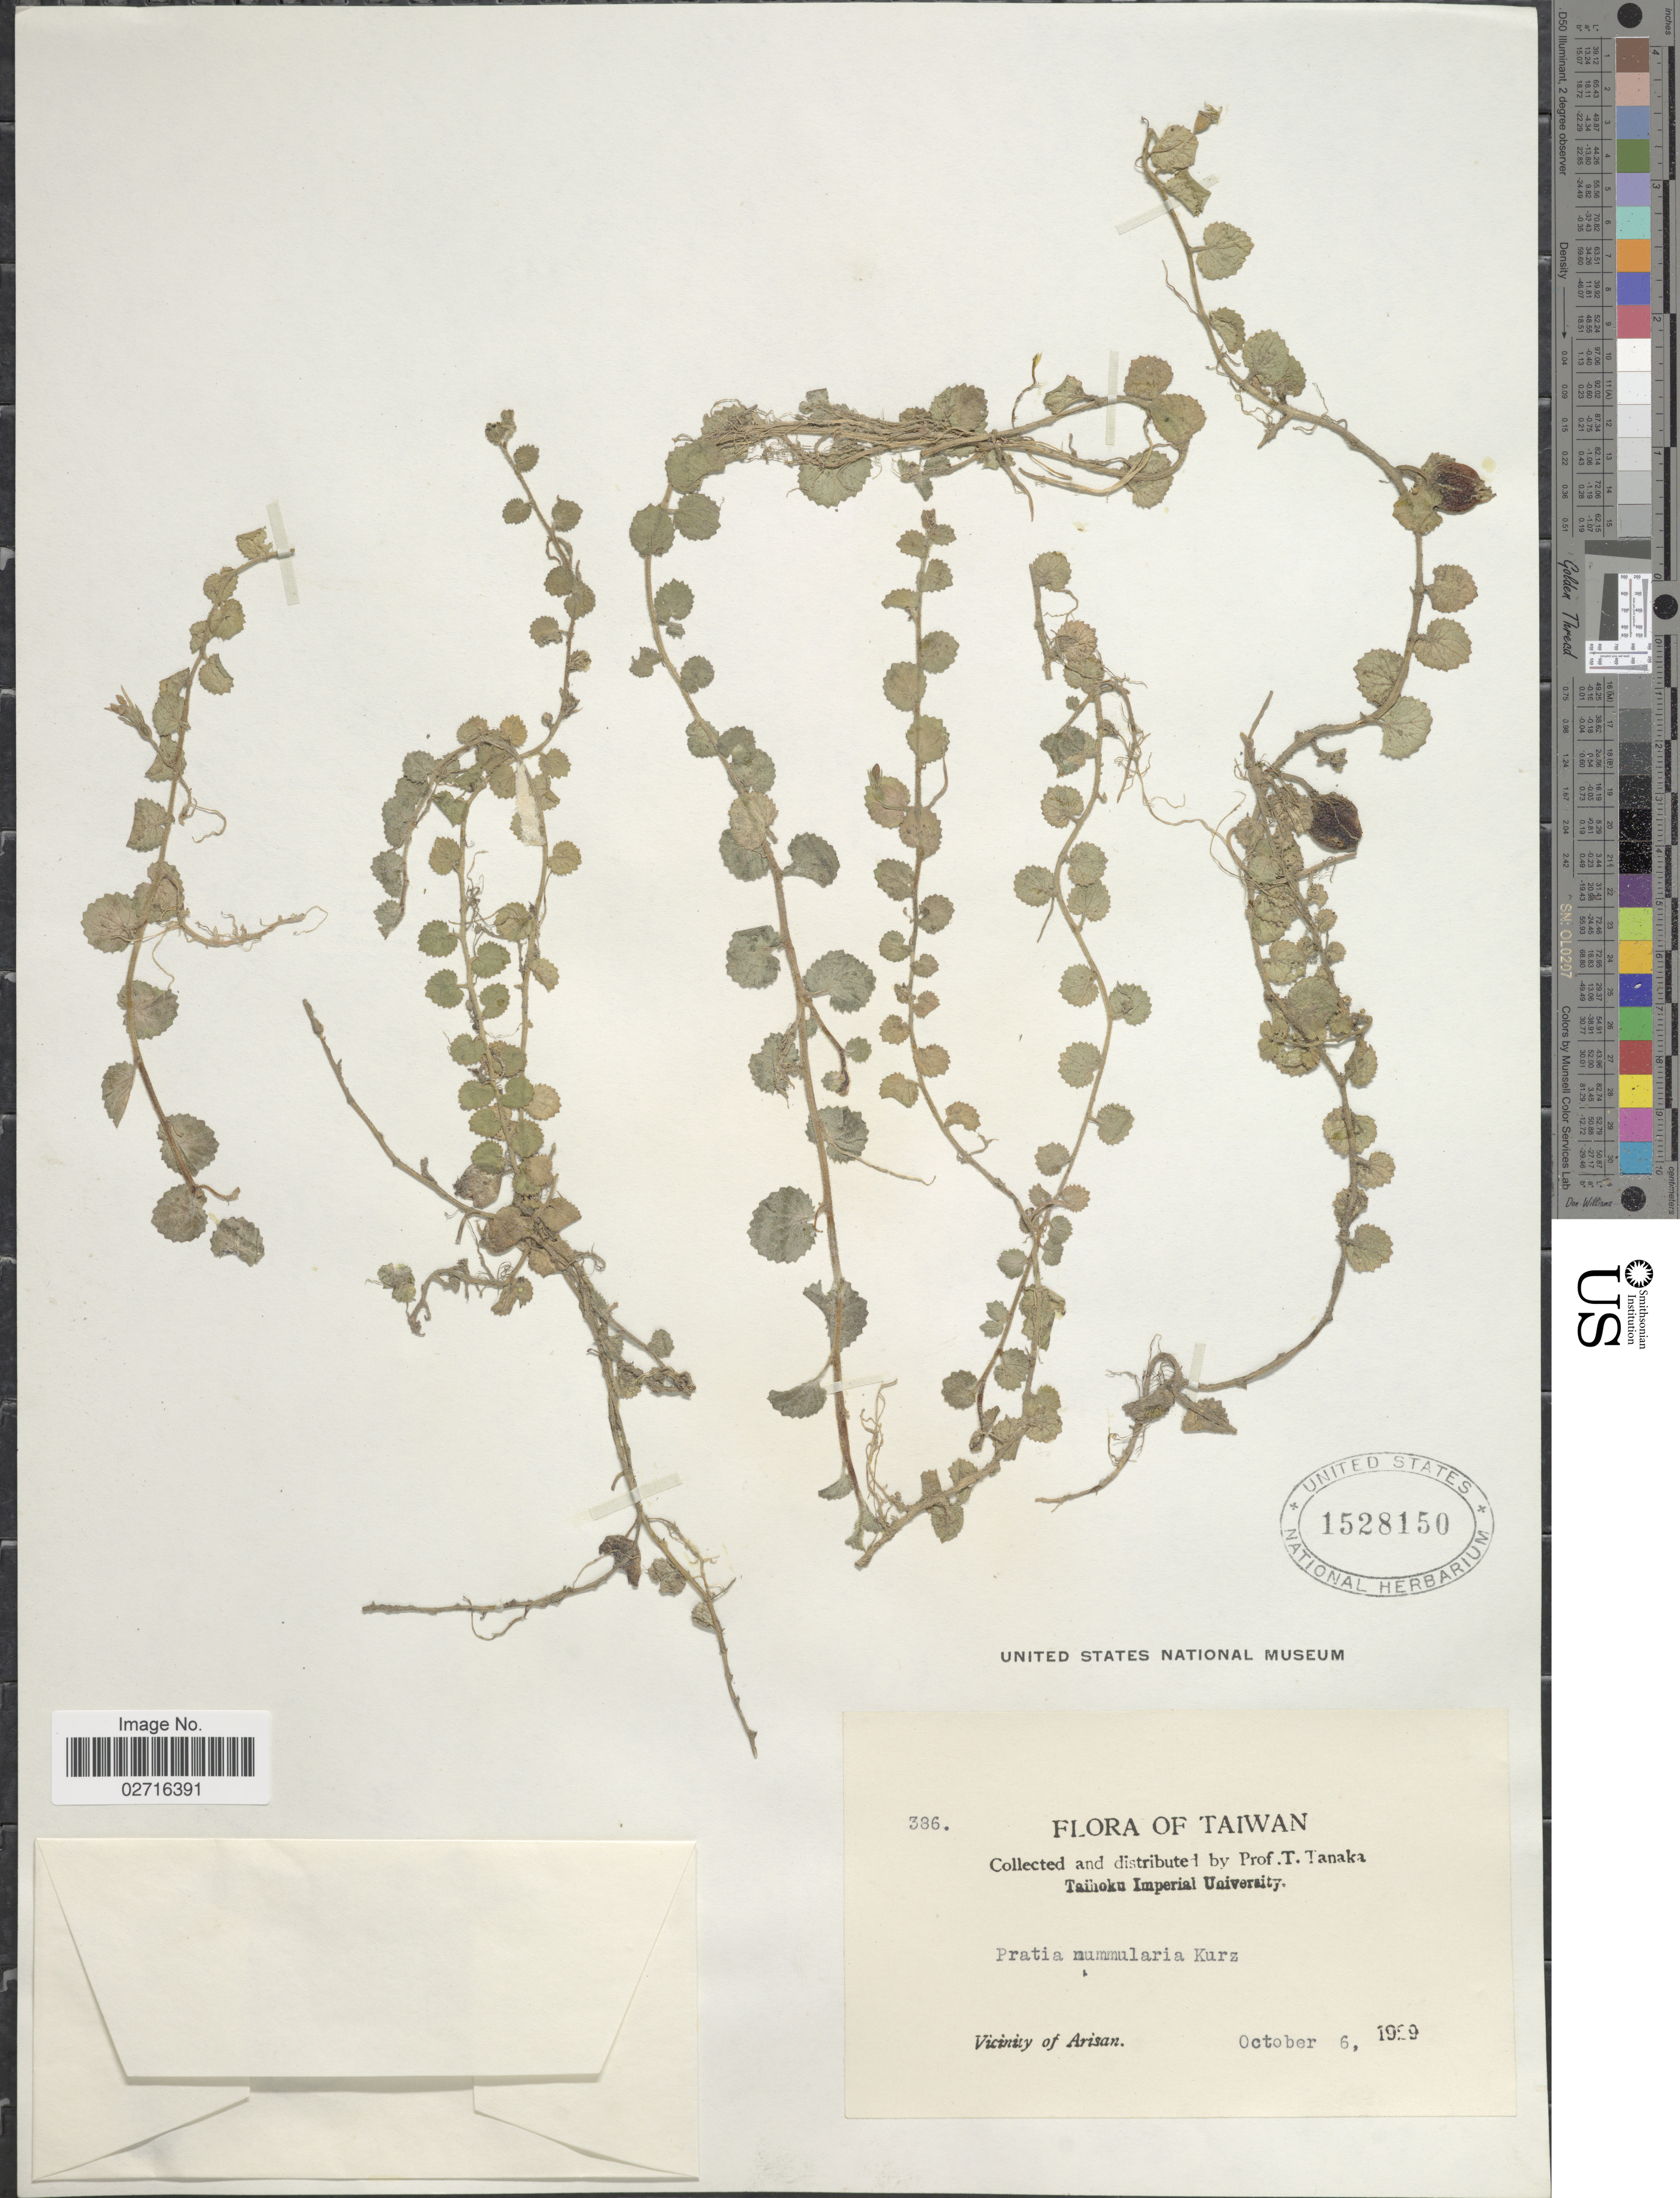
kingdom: Plantae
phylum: Tracheophyta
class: Magnoliopsida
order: Asterales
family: Campanulaceae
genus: Pratia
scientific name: Pratia nummularia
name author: (Lam.) A. Braun & Asch.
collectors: T. Tanaka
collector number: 386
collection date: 1929-10-06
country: Taiwan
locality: Vicinity of Arisan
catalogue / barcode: US 1528150